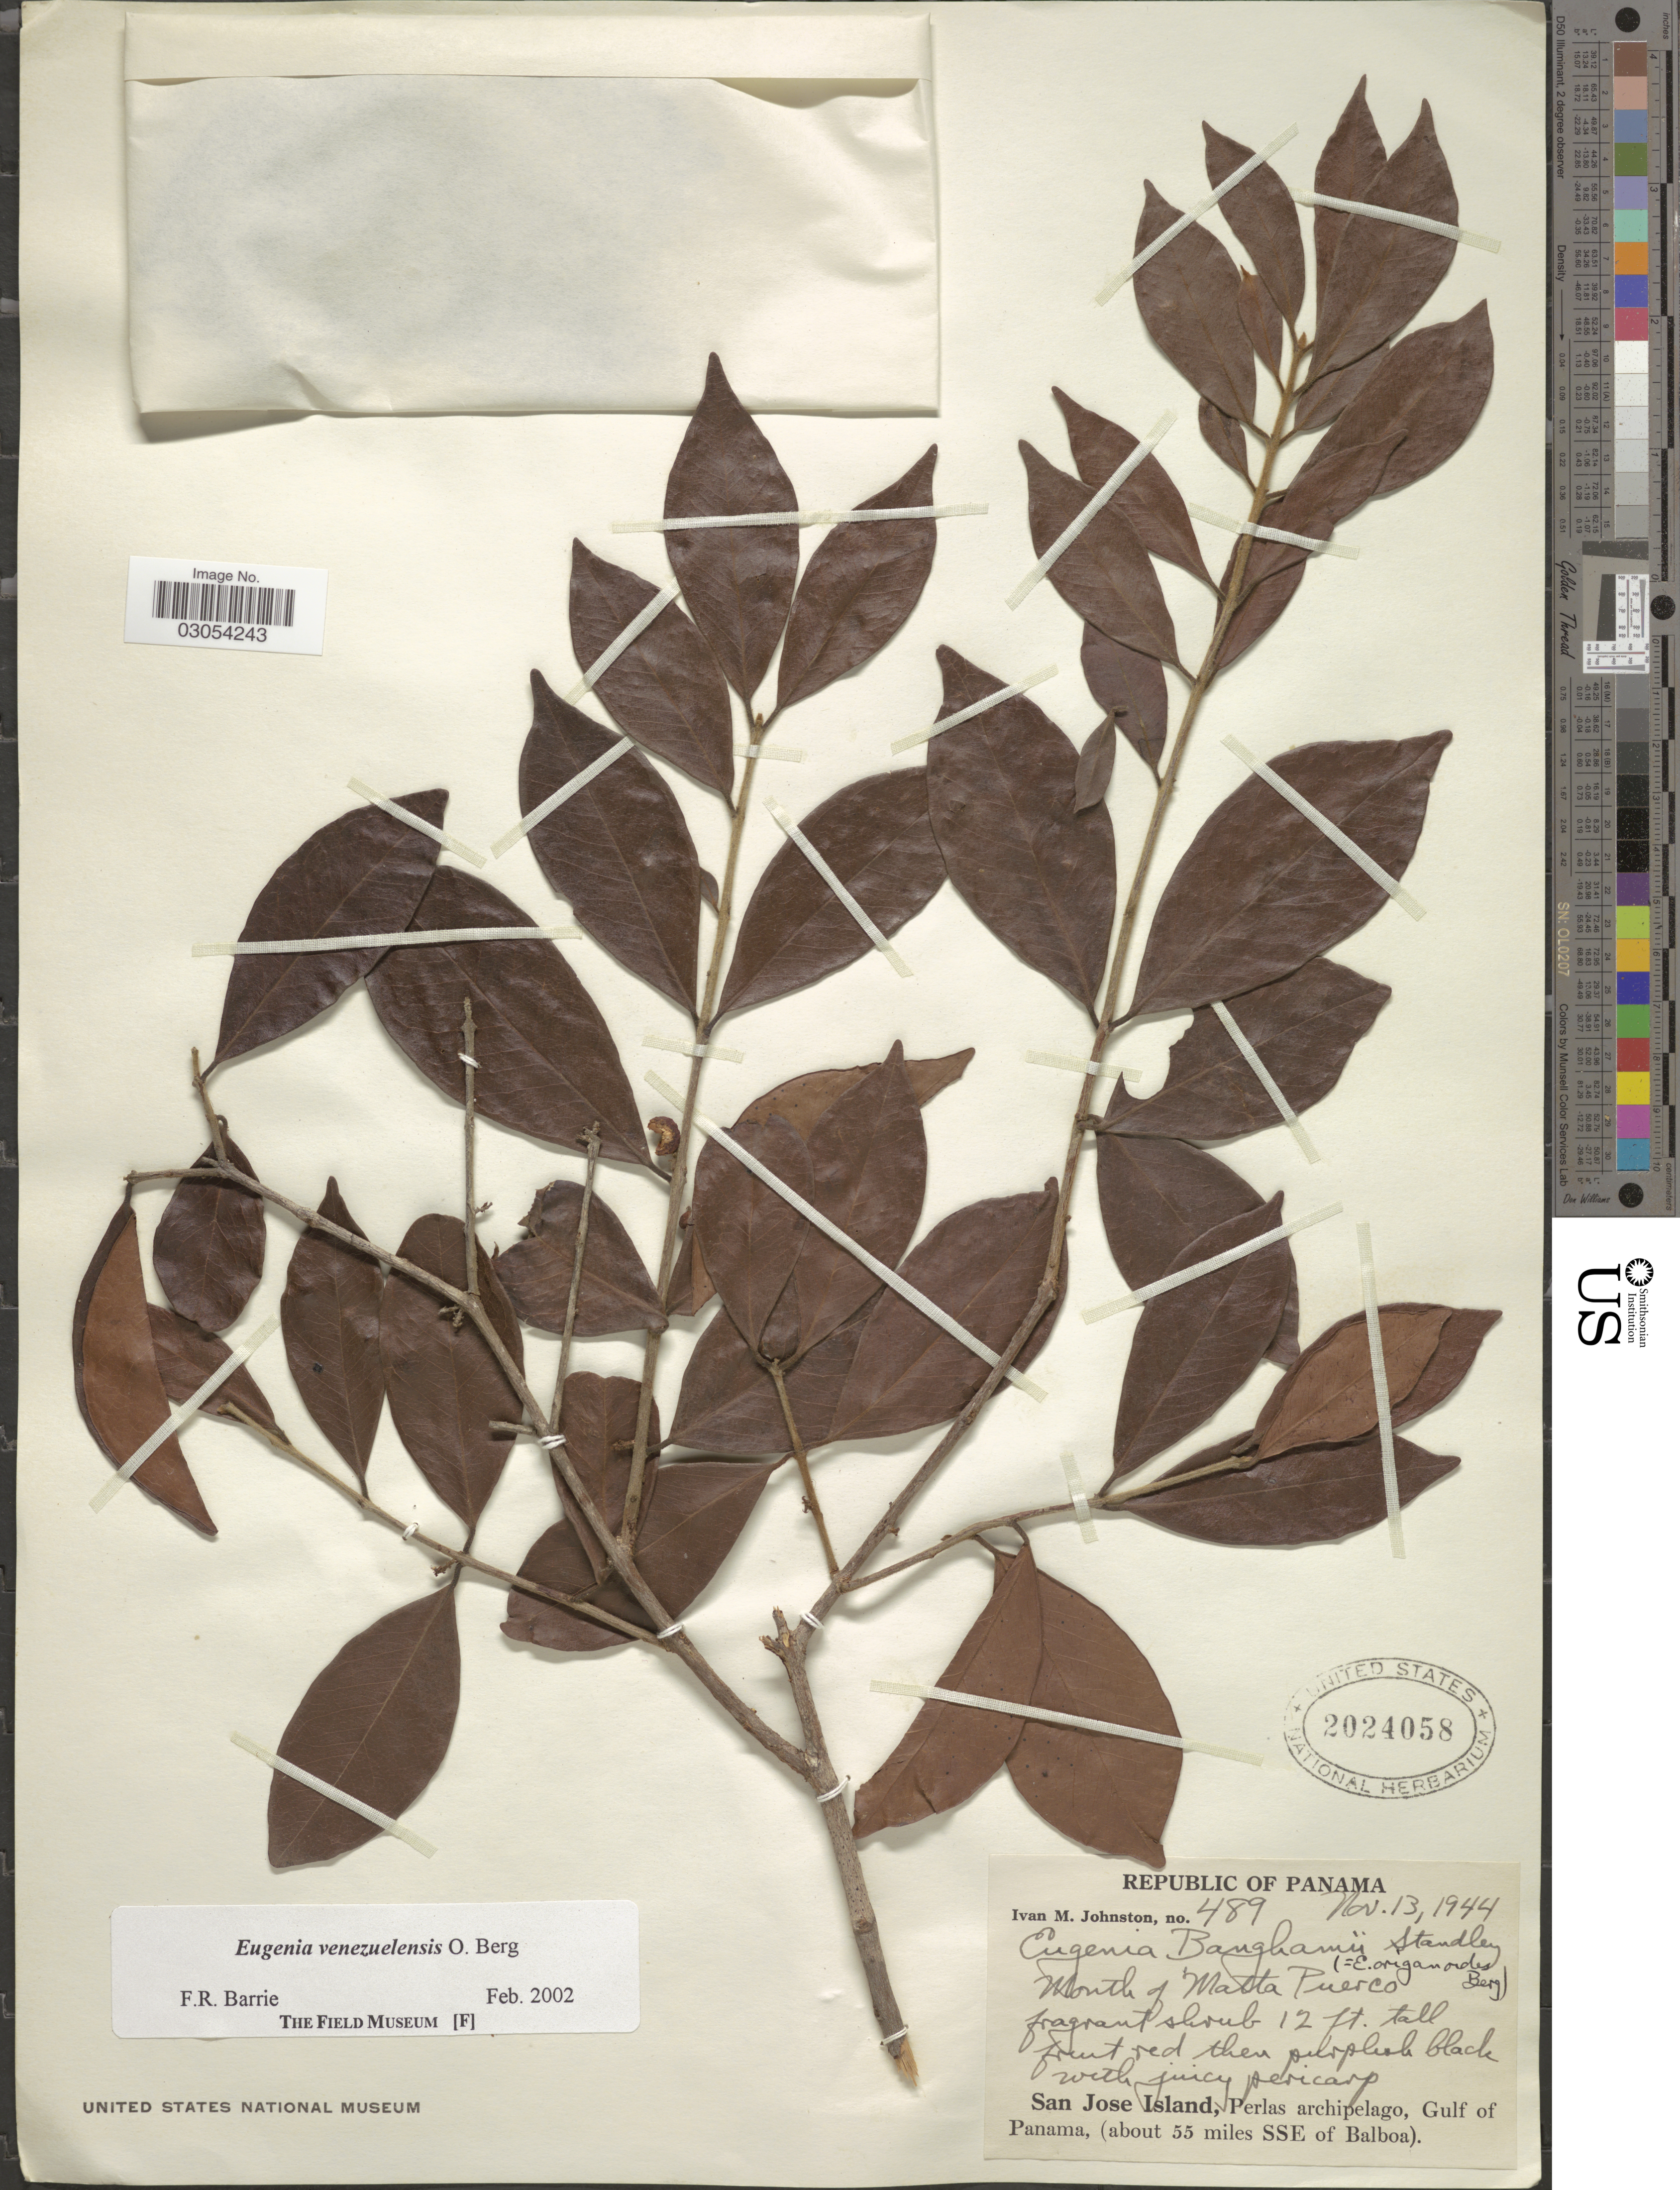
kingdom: Plantae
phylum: Tracheophyta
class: Magnoliopsida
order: Myrtales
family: Myrtaceae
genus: Eugenia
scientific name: Eugenia venezuelensis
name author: O. Berg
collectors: I.M. Johnston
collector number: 489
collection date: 1944-11-13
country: Panama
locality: Republic of Panama. Mouth of Matta Puerco. San Jose Island, Perlas archipelago, Gulf of Panama, (about 55 miles SSE of Balboa).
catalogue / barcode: US 2024058